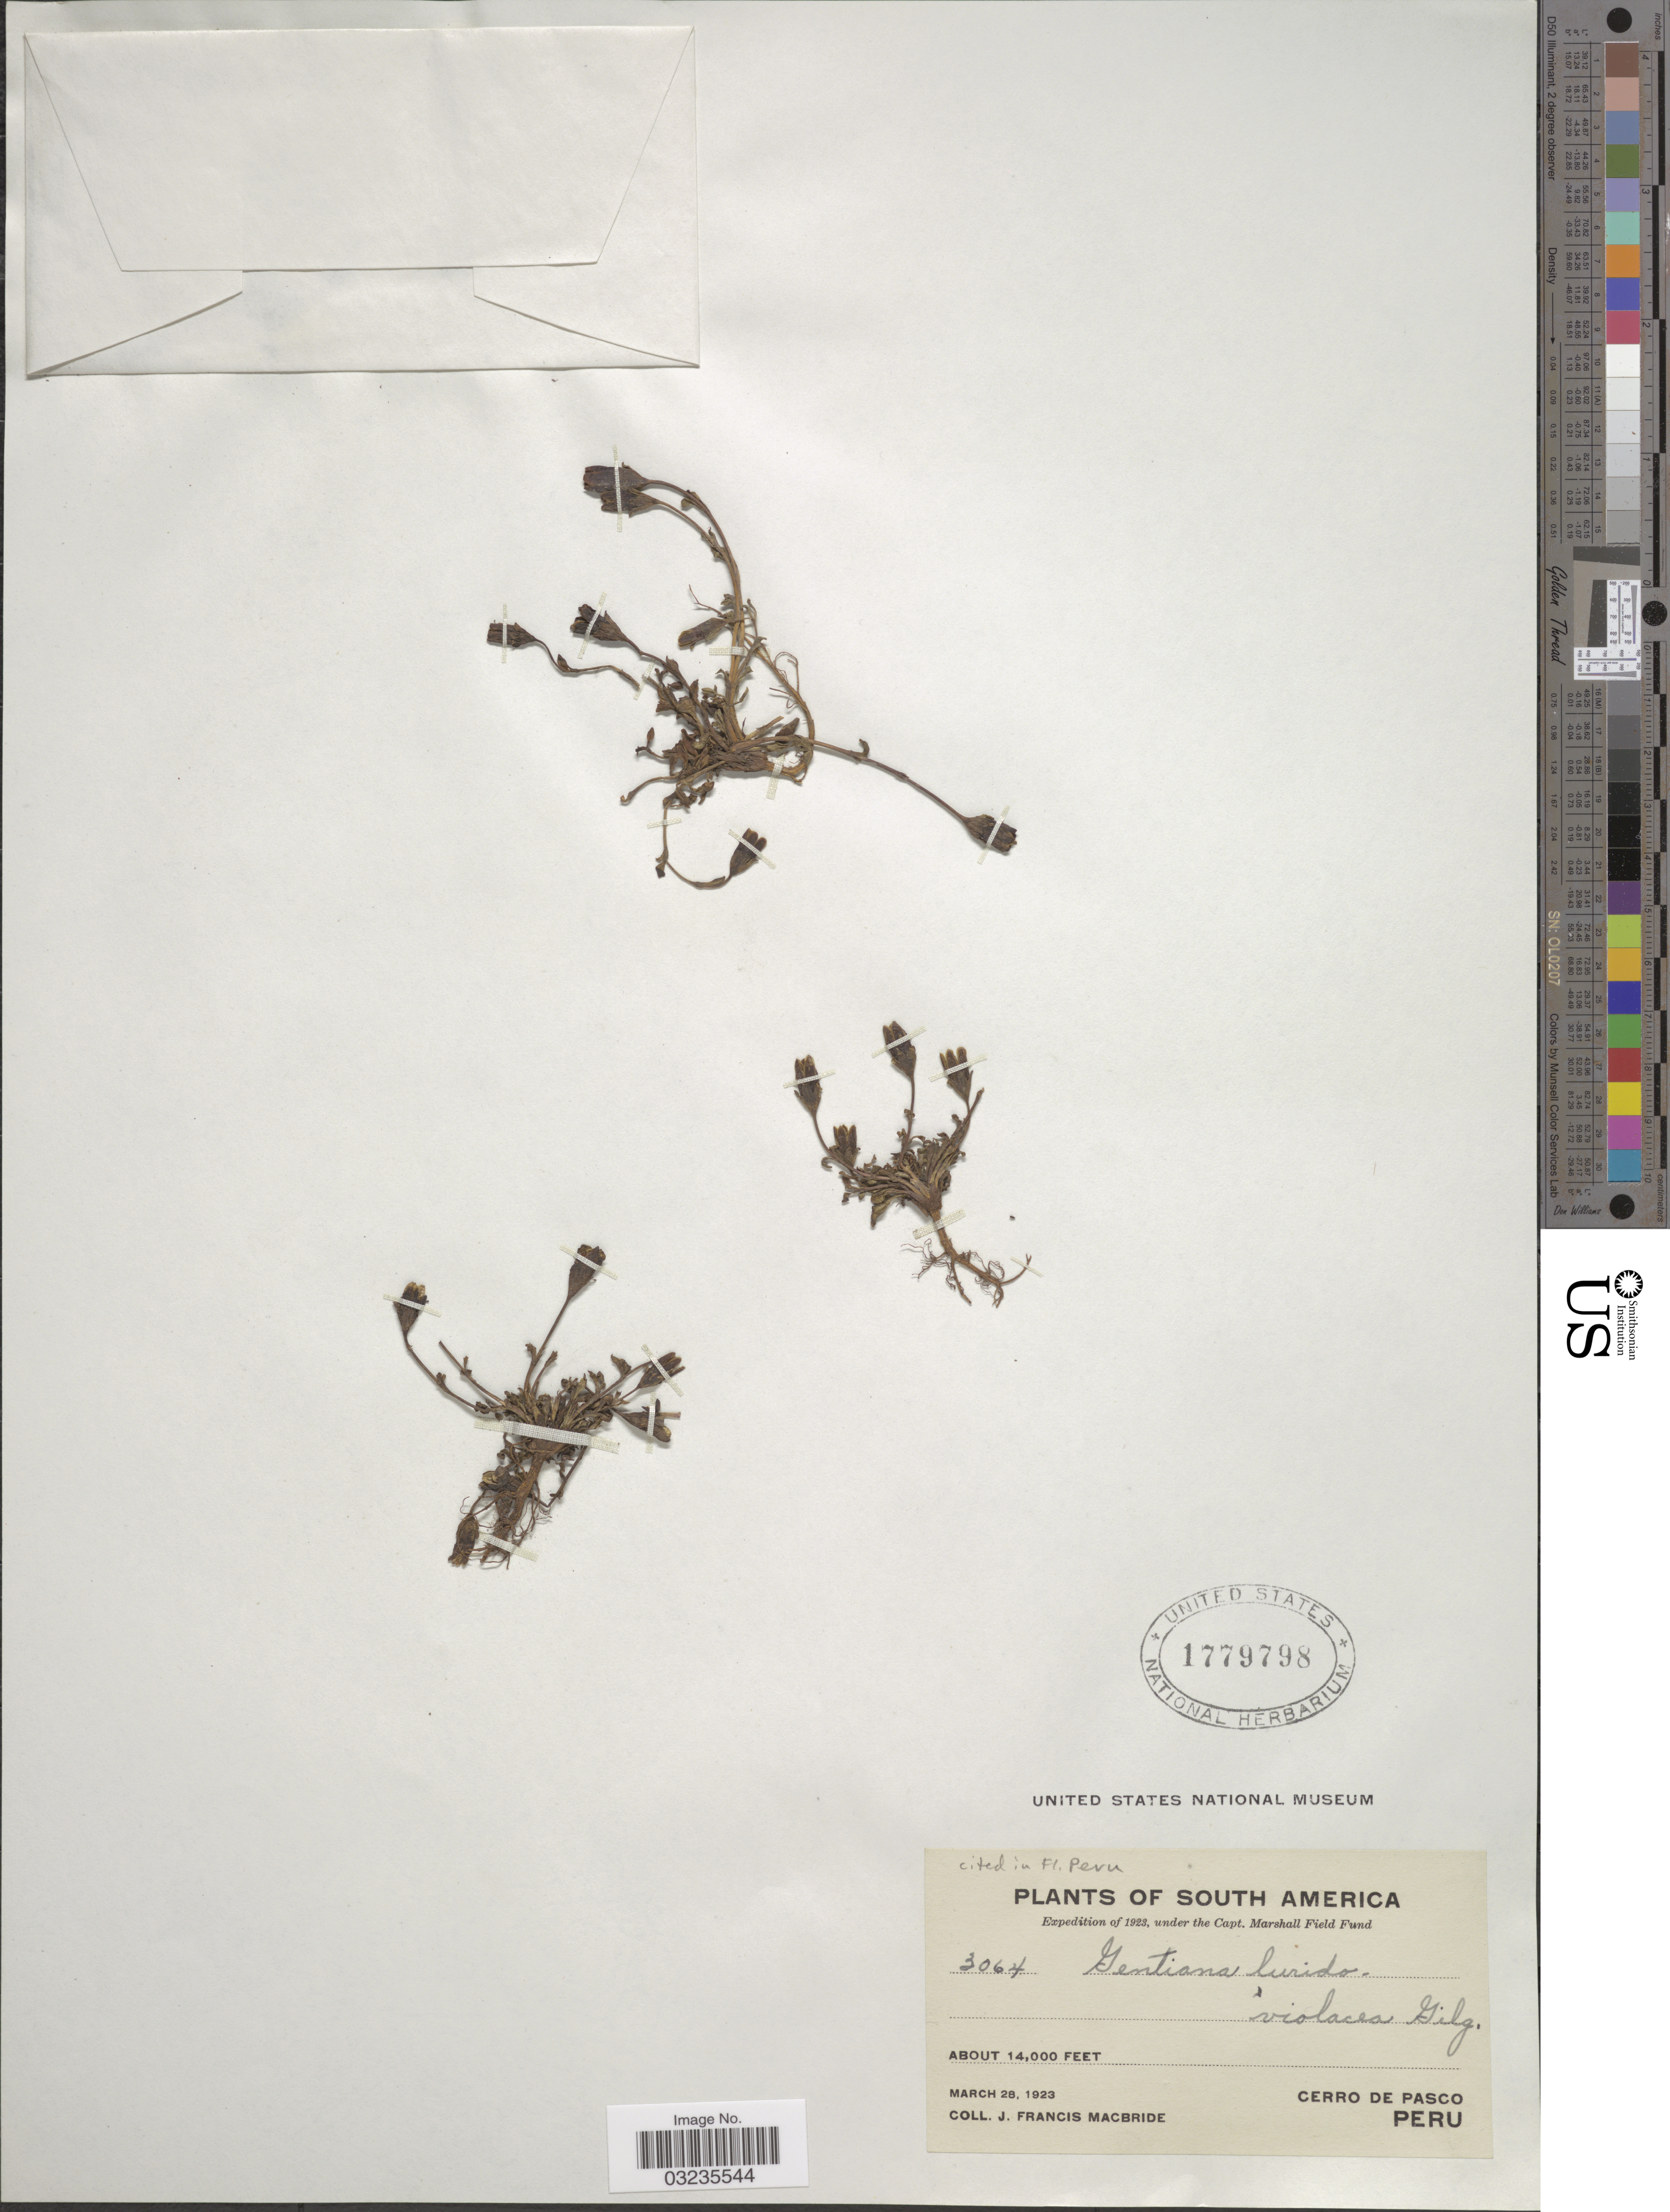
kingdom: Plantae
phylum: Tracheophyta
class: Magnoliopsida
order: Gentianales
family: Gentianaceae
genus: Gentiana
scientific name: Gentiana luridoviolacea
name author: Gilg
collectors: J. F. Macbride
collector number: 3064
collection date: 1923-03-28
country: Peru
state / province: Pasco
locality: Cerro de Pasco.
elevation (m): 4267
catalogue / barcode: US 1779798